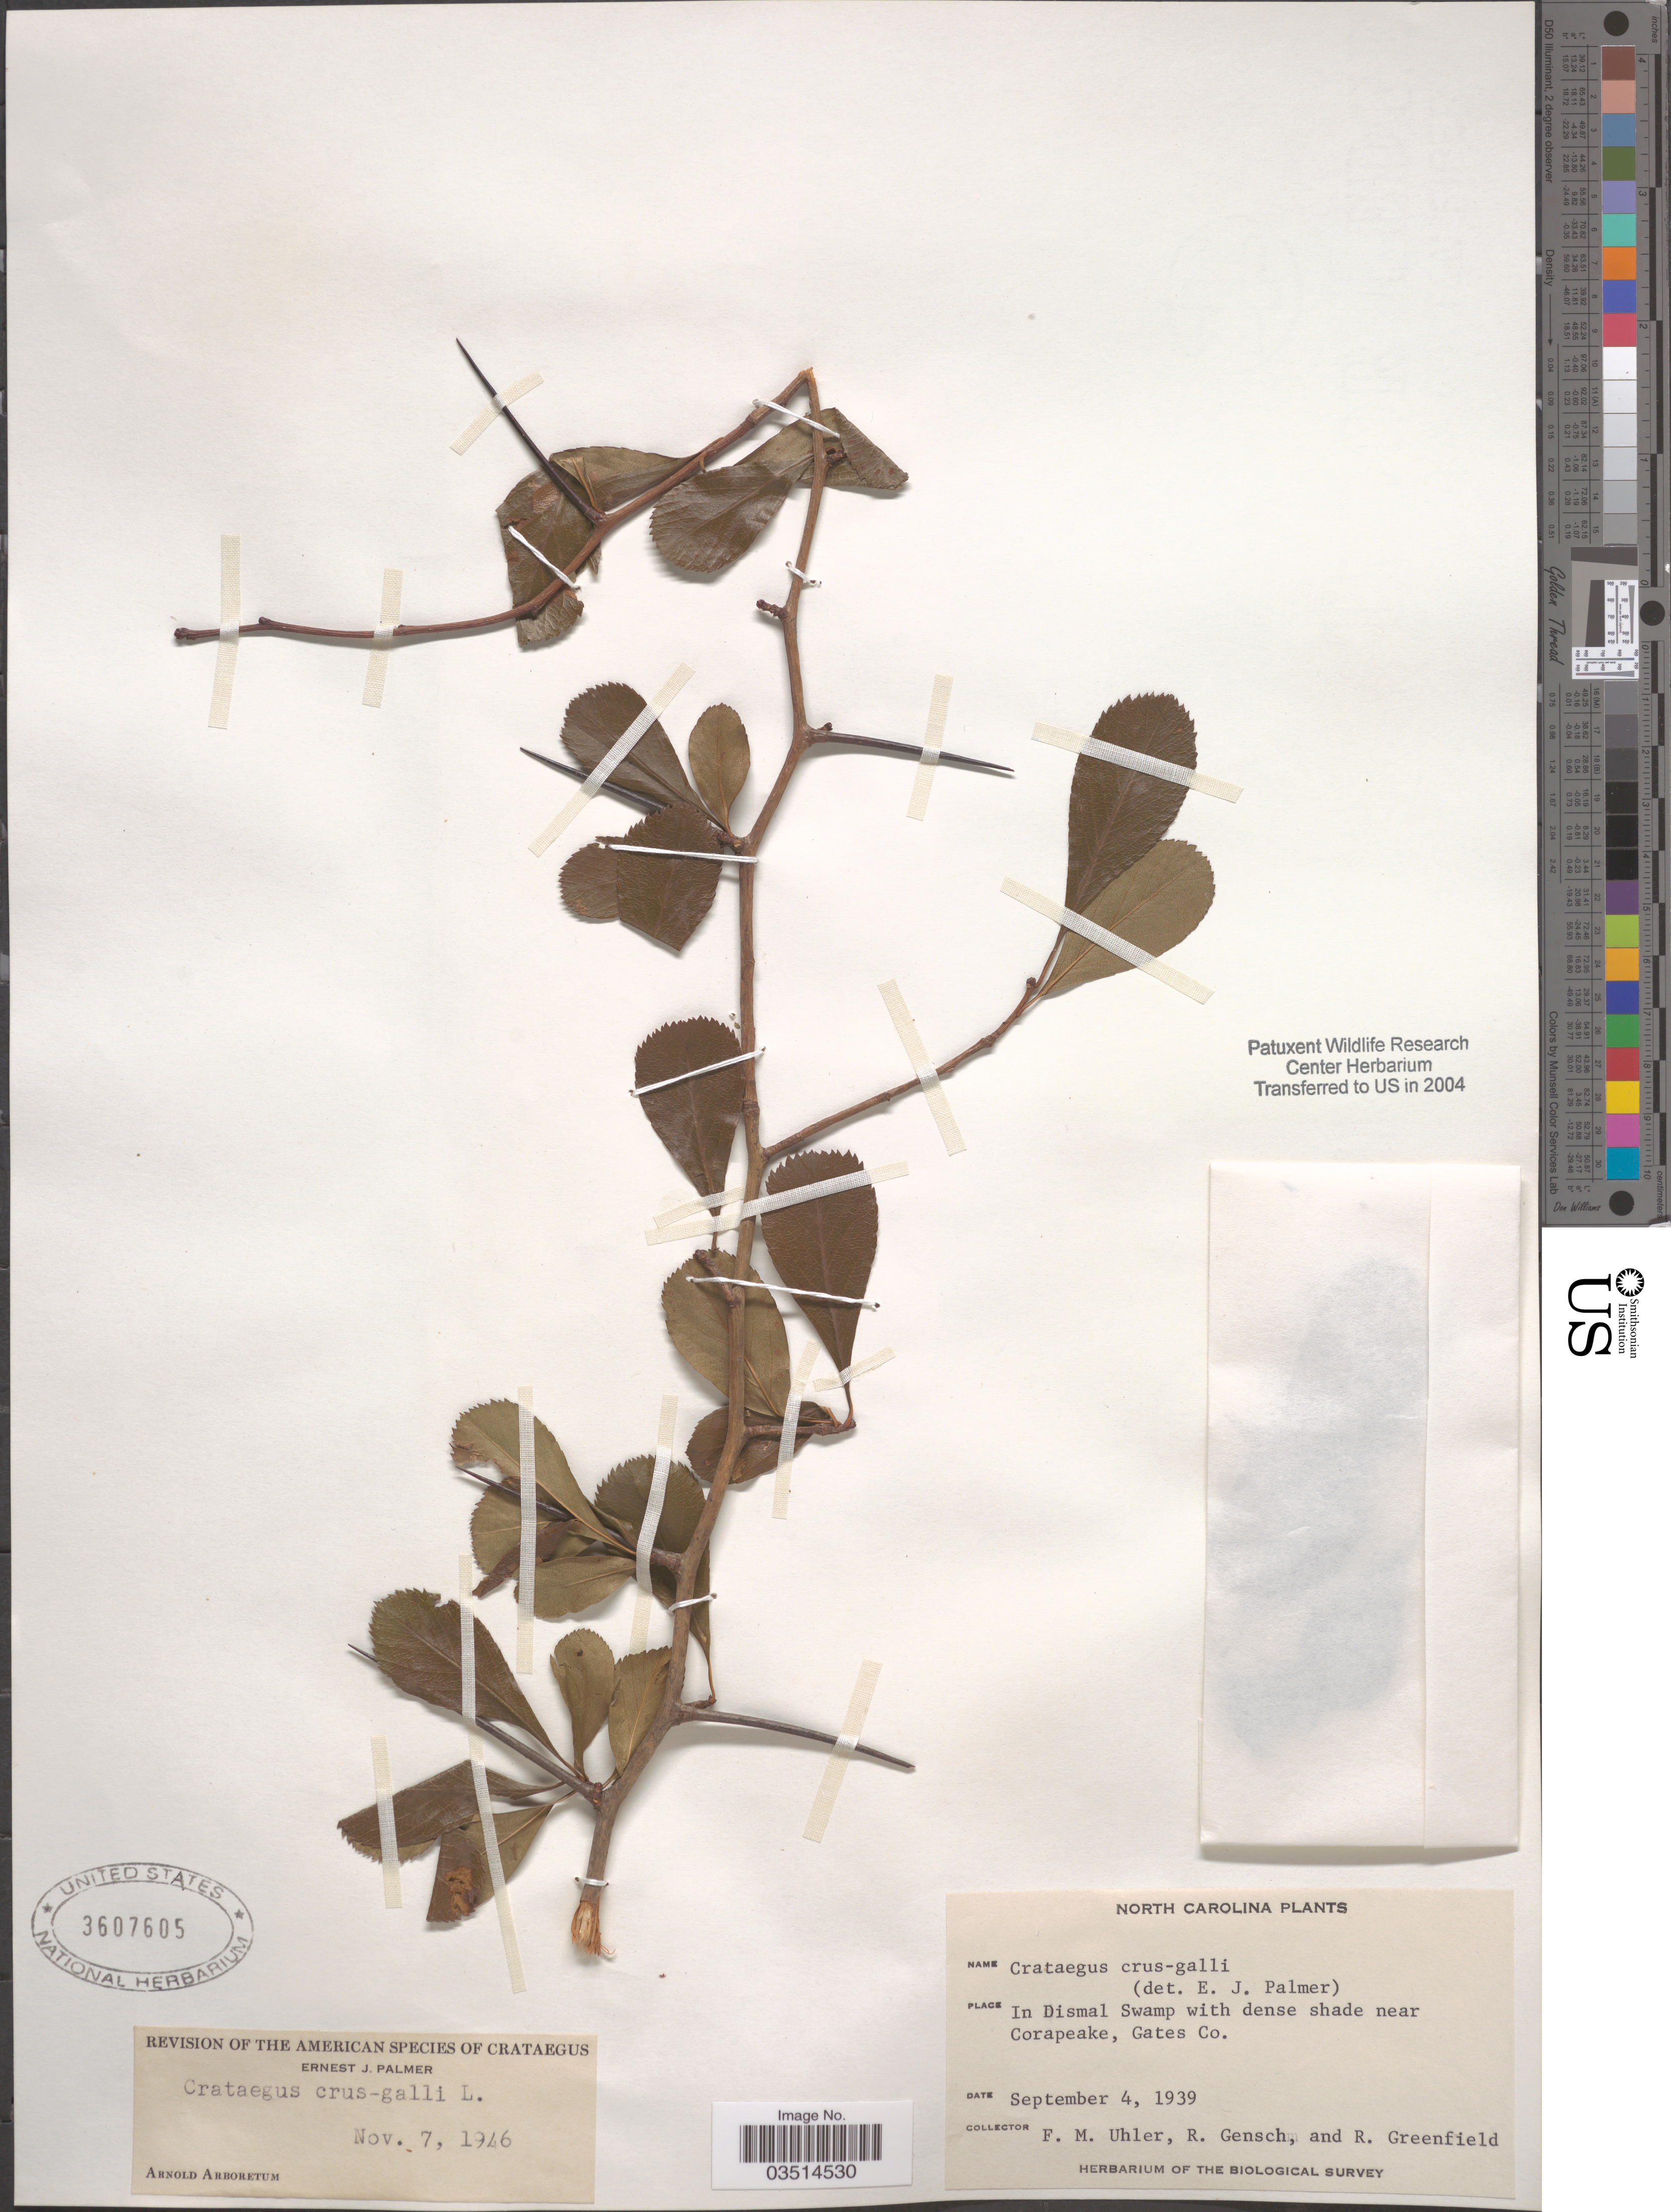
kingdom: Plantae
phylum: Tracheophyta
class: Magnoliopsida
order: Rosales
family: Rosaceae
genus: Crataegus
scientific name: Crataegus crus-galli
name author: L.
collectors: F. M. Uhler, R. Gensch & R. Greenfield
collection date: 1939-09-04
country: United States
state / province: North Carolina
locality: In DismalSwamp with dense shade near Corapeake, Gates Co.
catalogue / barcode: US 3607605